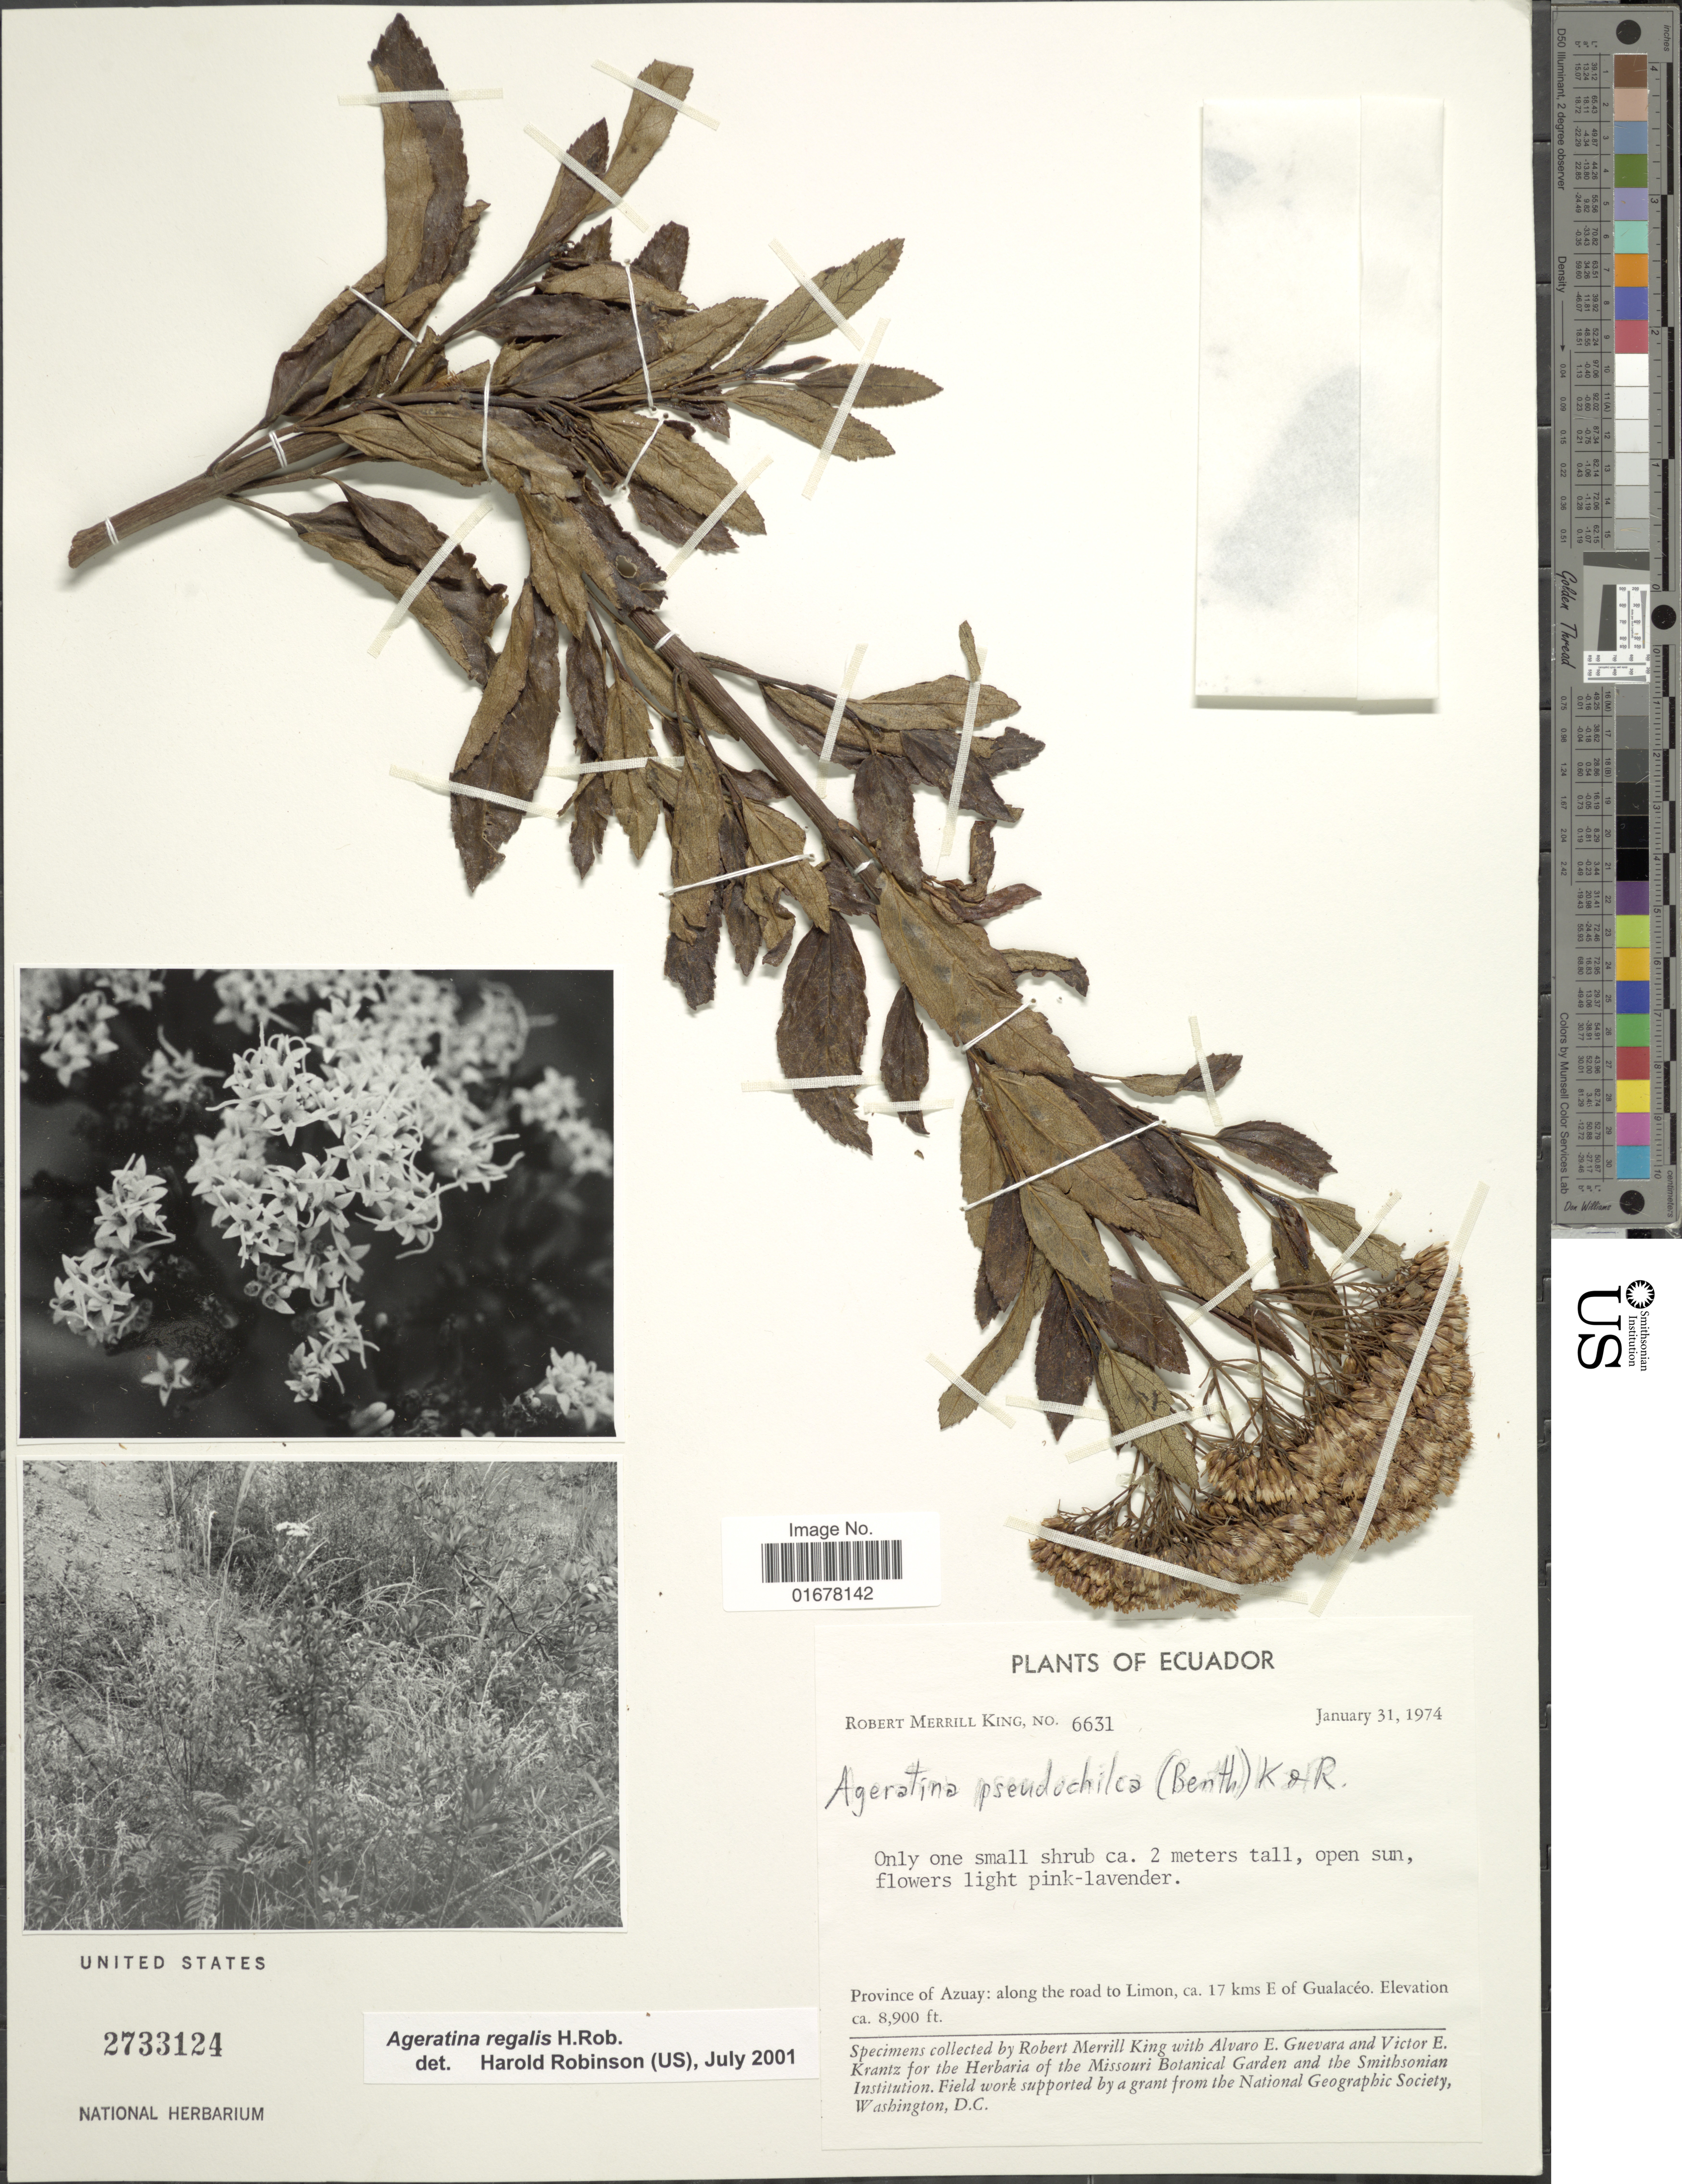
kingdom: Plantae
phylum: Tracheophyta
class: Magnoliopsida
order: Asterales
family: Asteraceae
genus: Ageratina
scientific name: Ageratina regalis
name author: H. Rob.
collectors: R. M. King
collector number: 6631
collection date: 1974-01-31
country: Ecuador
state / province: Azuay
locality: Province of Azuay: along the road to Limon, 17 kms E of Gualaceo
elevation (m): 2713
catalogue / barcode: US 2733124